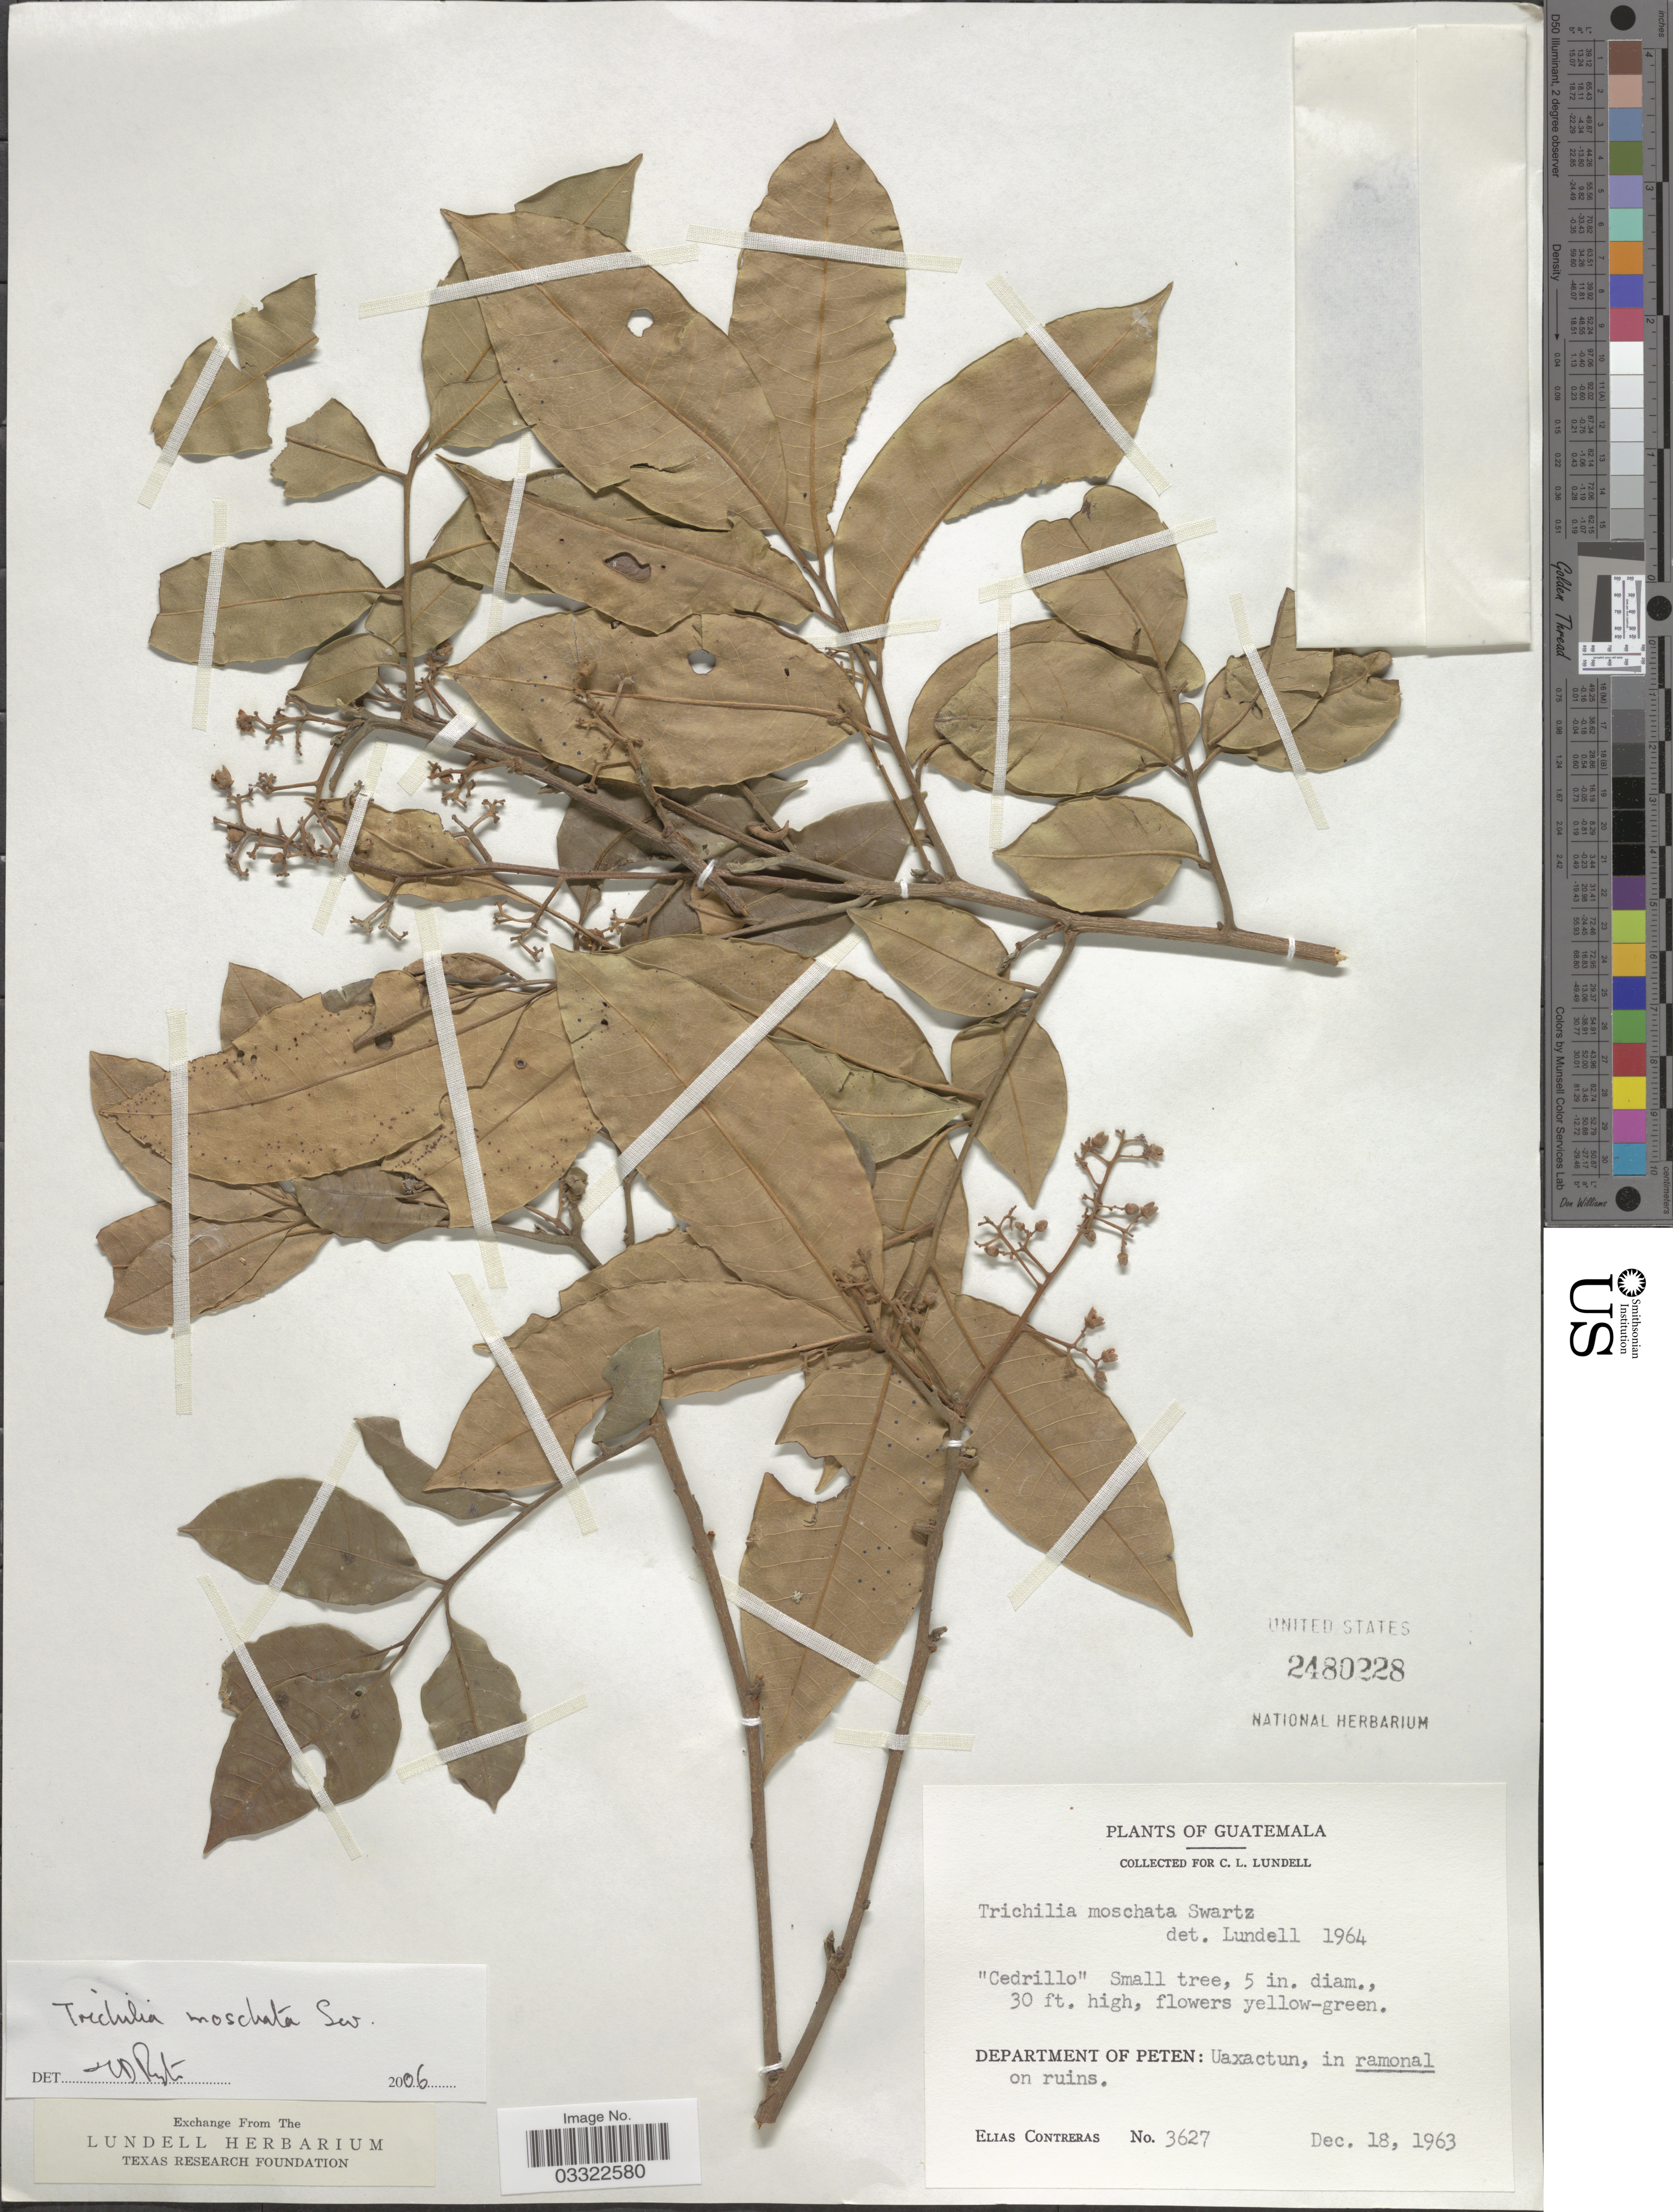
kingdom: Plantae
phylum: Tracheophyta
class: Magnoliopsida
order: Sapindales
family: Meliaceae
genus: Trichilia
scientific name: Trichilia moschata subsp. moschata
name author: Sw.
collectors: E. Contreras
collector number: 3627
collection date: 1963-12-18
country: Guatemala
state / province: El Petén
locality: Department of Peten: Uaxactun, in ramonal on ruins.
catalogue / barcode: US 2480228